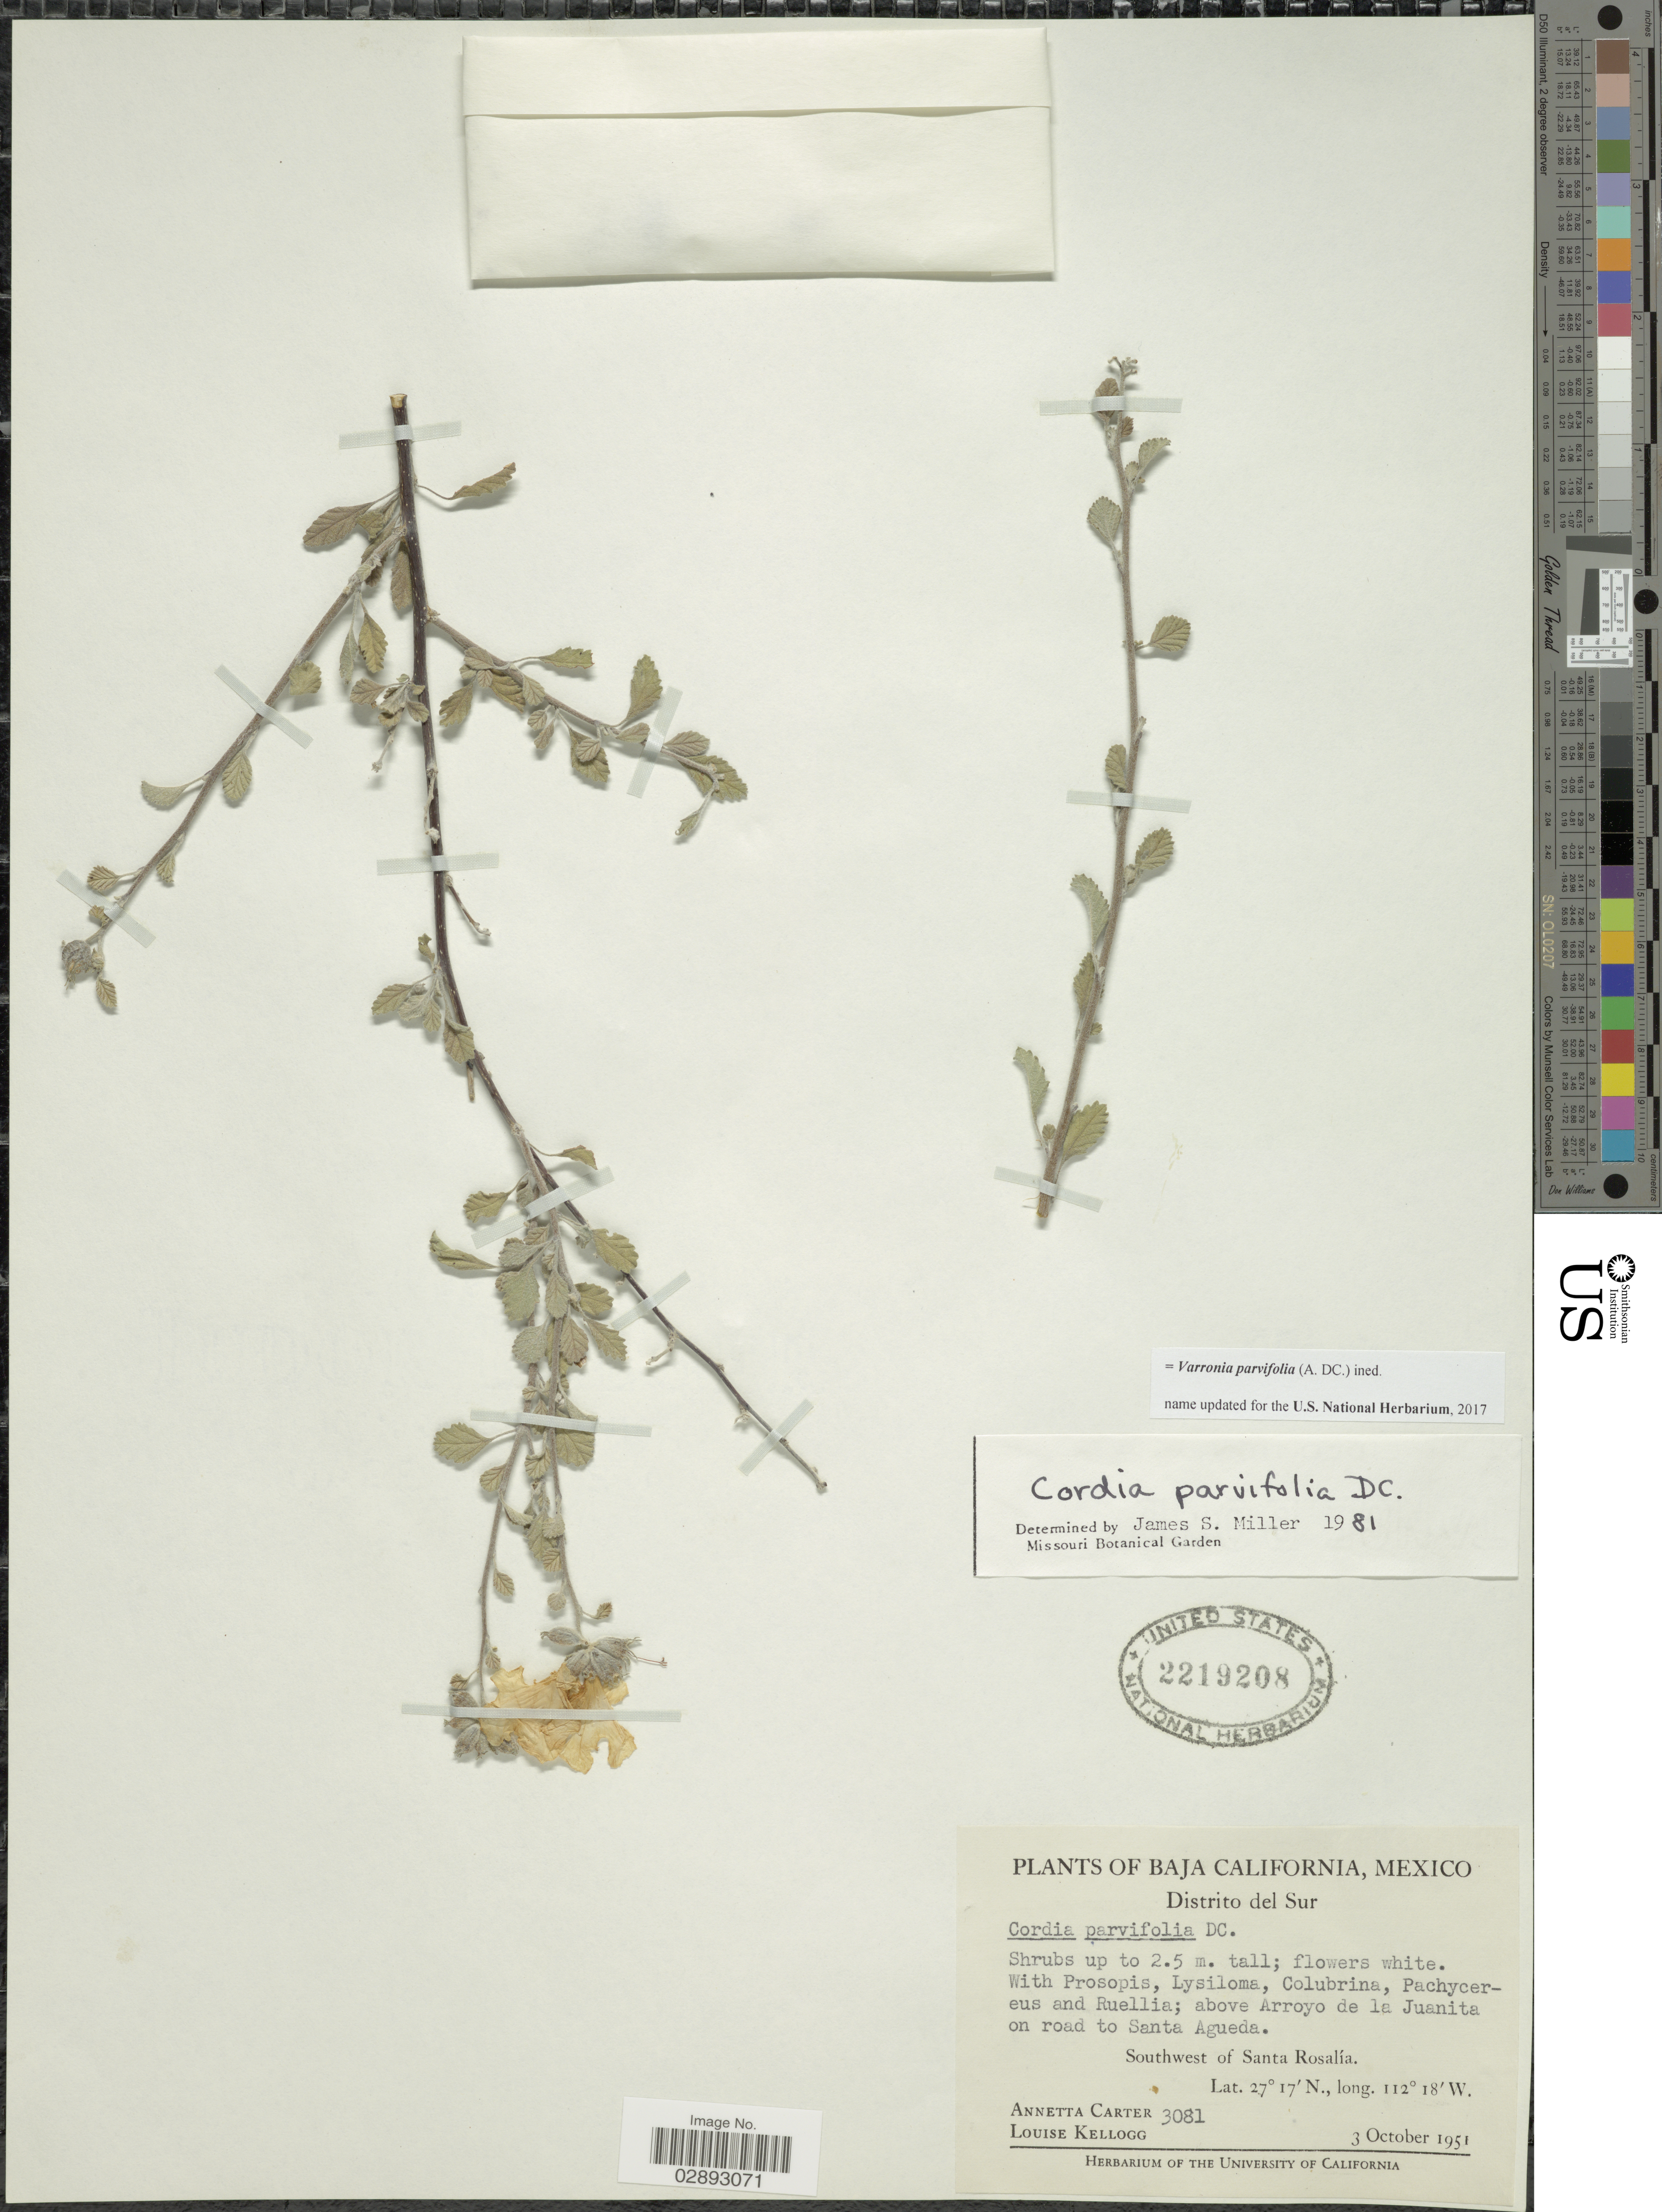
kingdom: Plantae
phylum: Tracheophyta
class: Magnoliopsida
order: Boraginales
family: Cordiaceae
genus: Varronia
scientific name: Varronia parvifolia (A. DC.) ined.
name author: (A. DC.)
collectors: A. Carter & L. Kellogg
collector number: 3081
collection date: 1951-10-03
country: Mexico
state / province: Baja California Sur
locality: Distrito del Sur. Above Arroyo de la Juanita on road to Santa Agueda. Southwest of Santa Rosalía.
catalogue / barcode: US 2219208